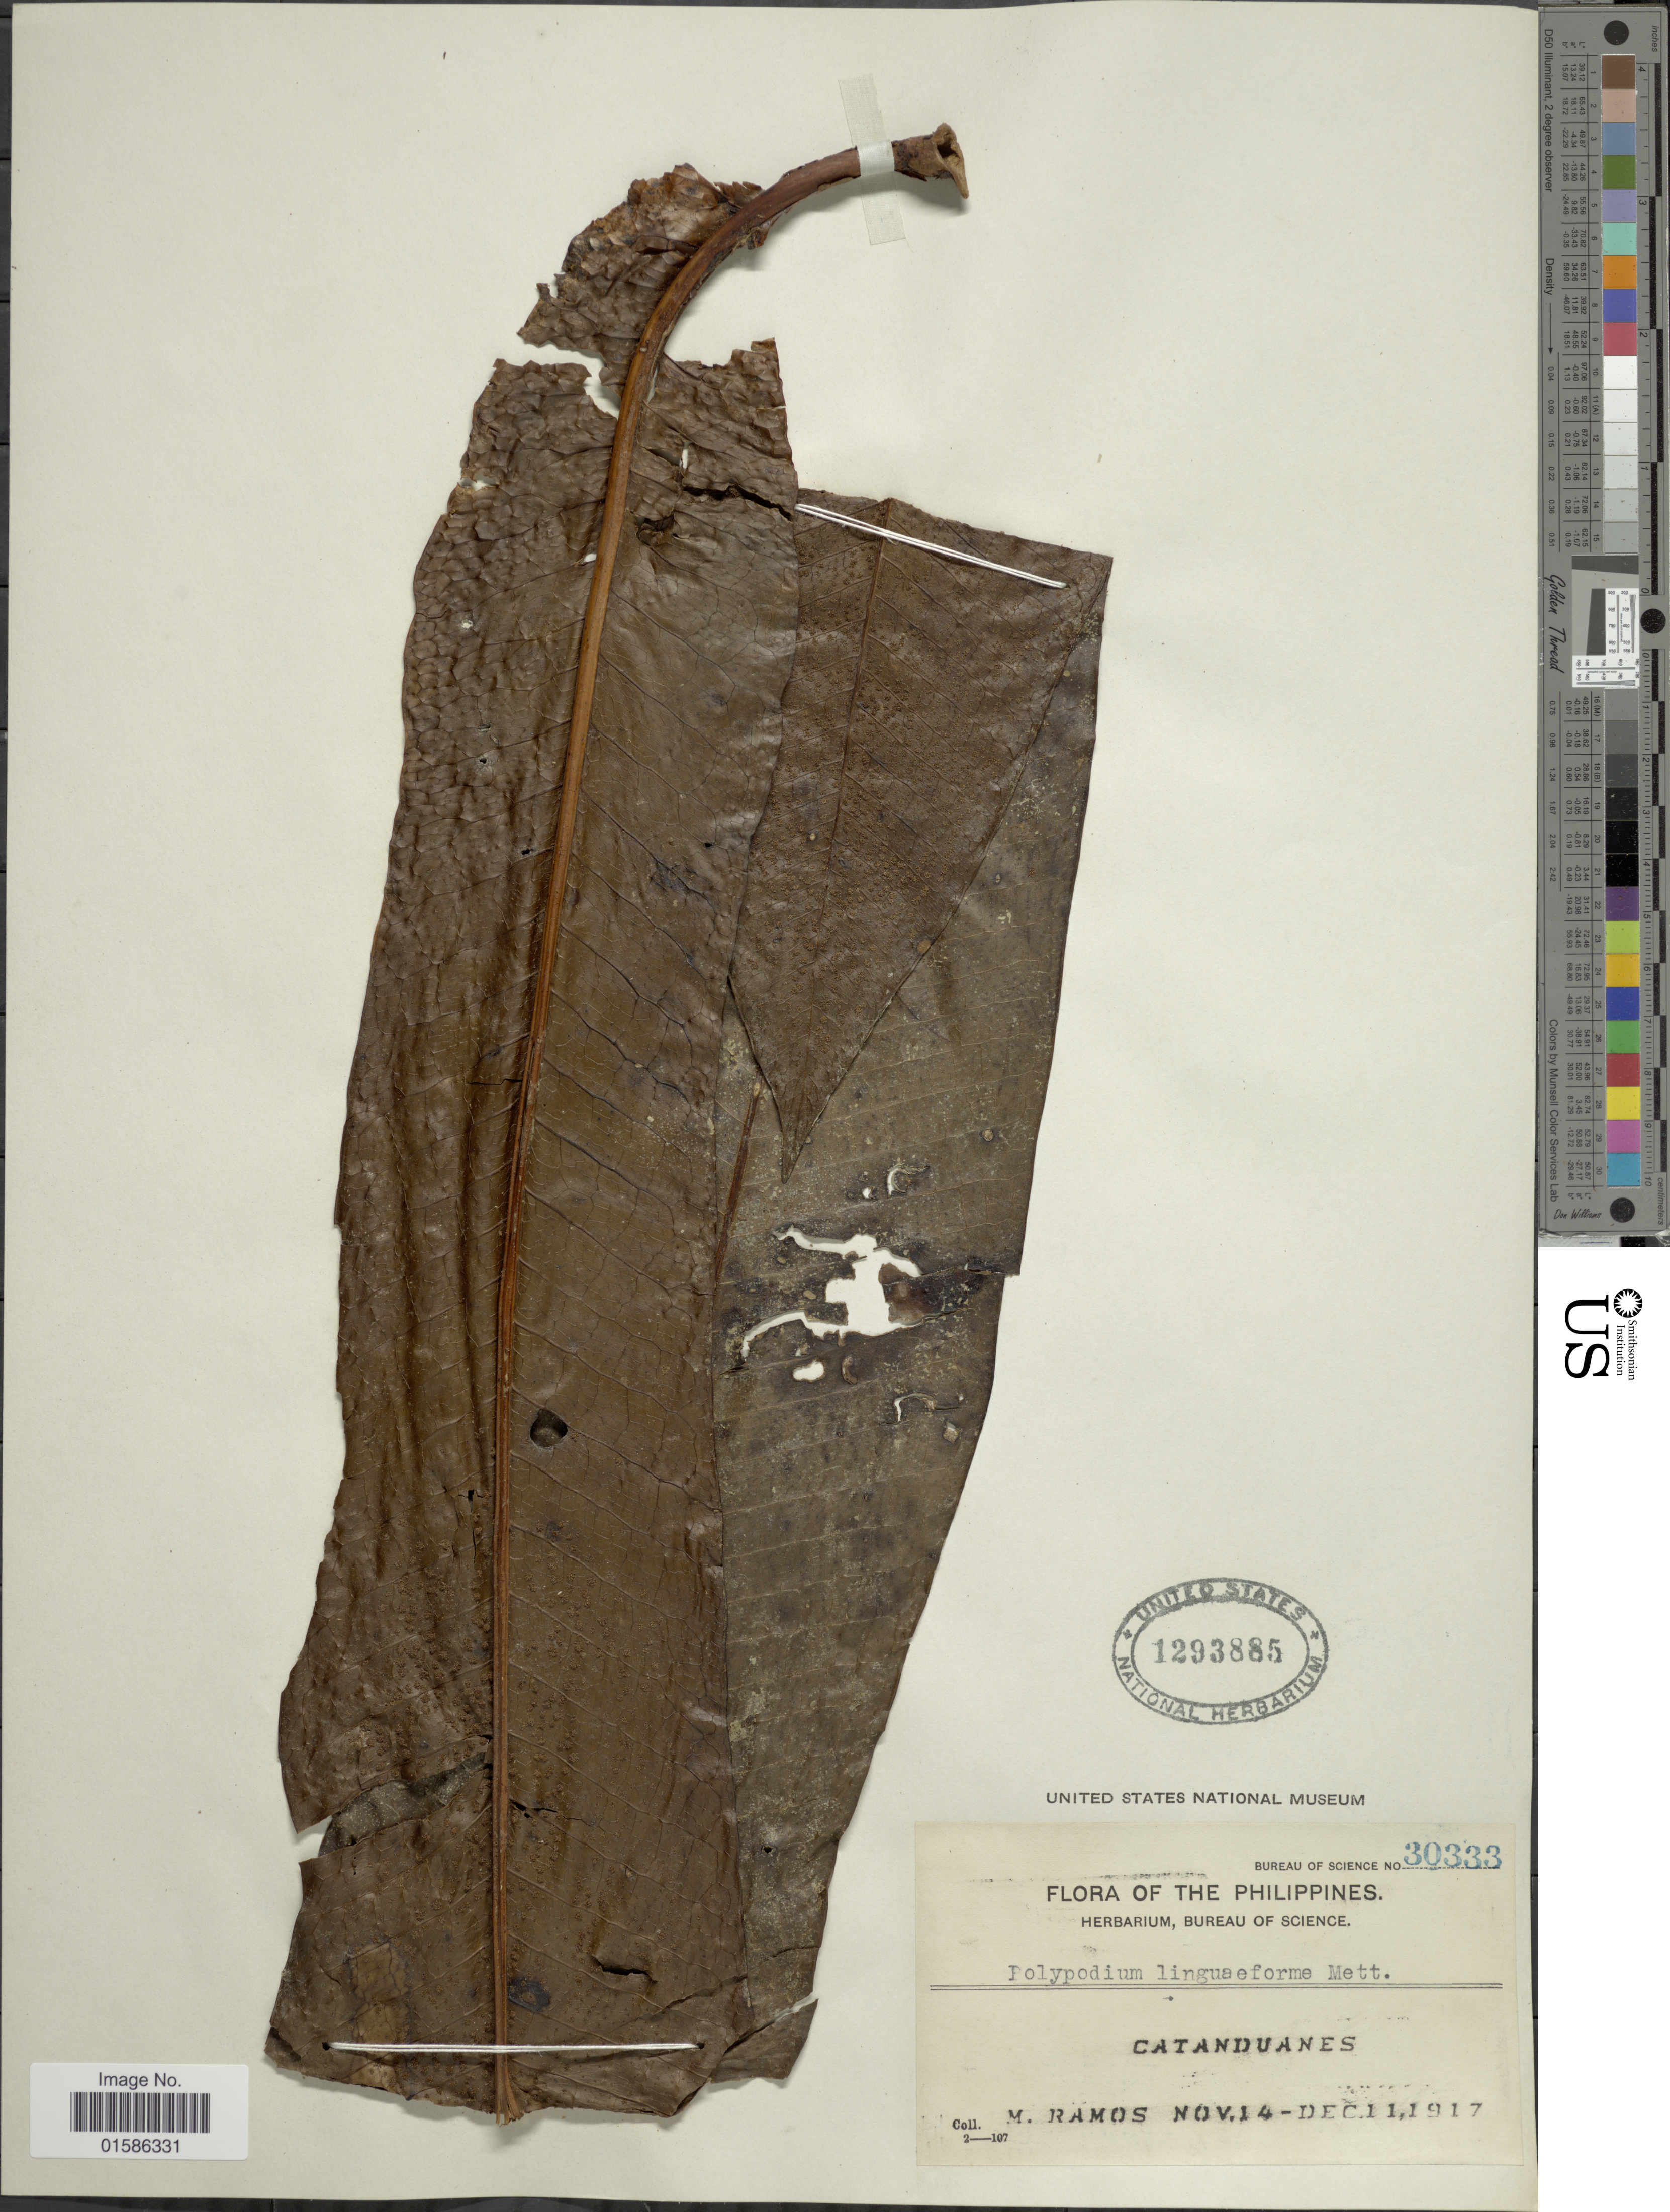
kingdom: Plantae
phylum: Tracheophyta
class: Polypodiopsida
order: Polypodiales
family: Polypodiaceae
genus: Microsorum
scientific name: Microsorum linguiforme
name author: (Mett.) Copel.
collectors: M. Ramos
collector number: Bureau of Science 30333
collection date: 1917-11-14/1917-12-11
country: Philippines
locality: Catanduanes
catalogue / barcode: US 1293885